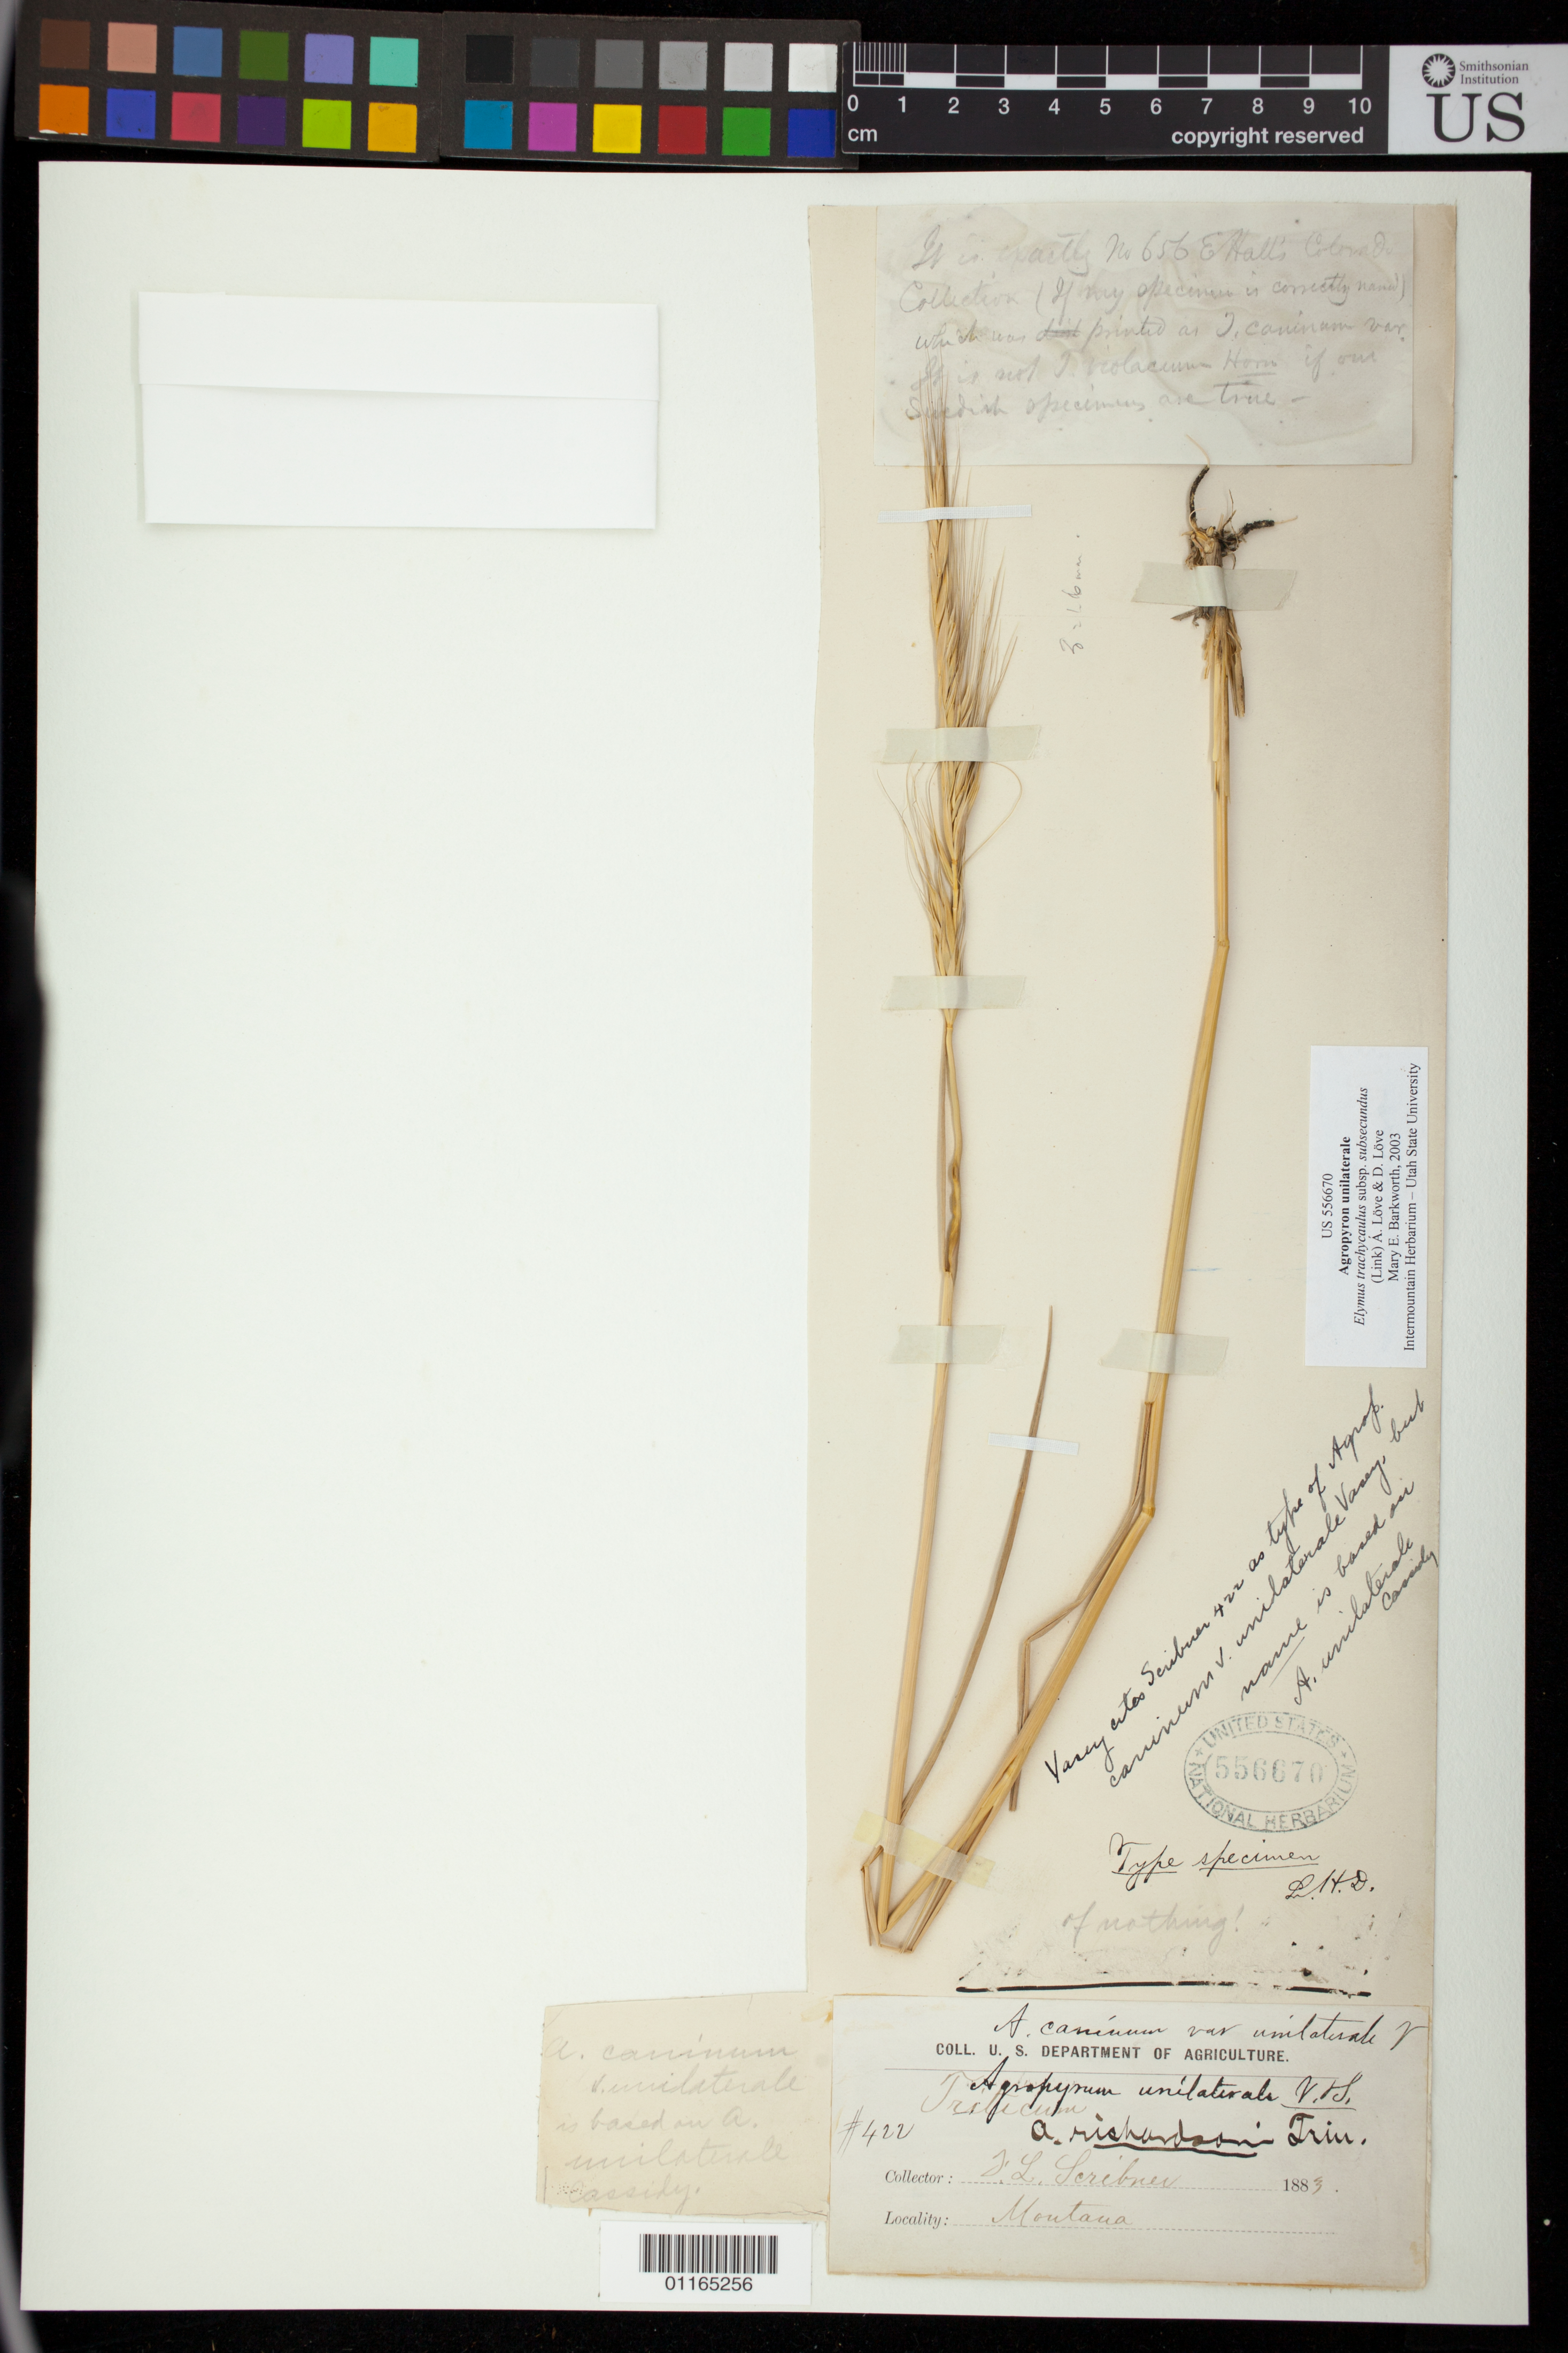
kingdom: Plantae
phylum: Tracheophyta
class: Liliopsida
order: Poales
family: Poaceae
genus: Agropyron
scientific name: Agropyron unilaterale Cassidy, nom. illeg.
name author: Cassidy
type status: Possible Type; Lectotype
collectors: F. L. Scribner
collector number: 422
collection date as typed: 1883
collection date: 1883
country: United States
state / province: Montana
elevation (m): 1829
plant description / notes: Probably original material and thus eligible as lectotype (R. Soreng, pers. comm. to JKB, Feb. 2014). Dubiously type material, as Cassidy's name is presumably based on material from Colorado. However, Vasey (1893) cites Lamson-Scribner 422 from Montana as "Type specimen" of Agropyrum caninum var. unilaterale, but that name is apparently based on Agropyron unilaterale Cassidy (nom. illeg., non A. unilaterale (L.) B. Beauv. 1812) which is cited in synonymy.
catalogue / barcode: US 556670